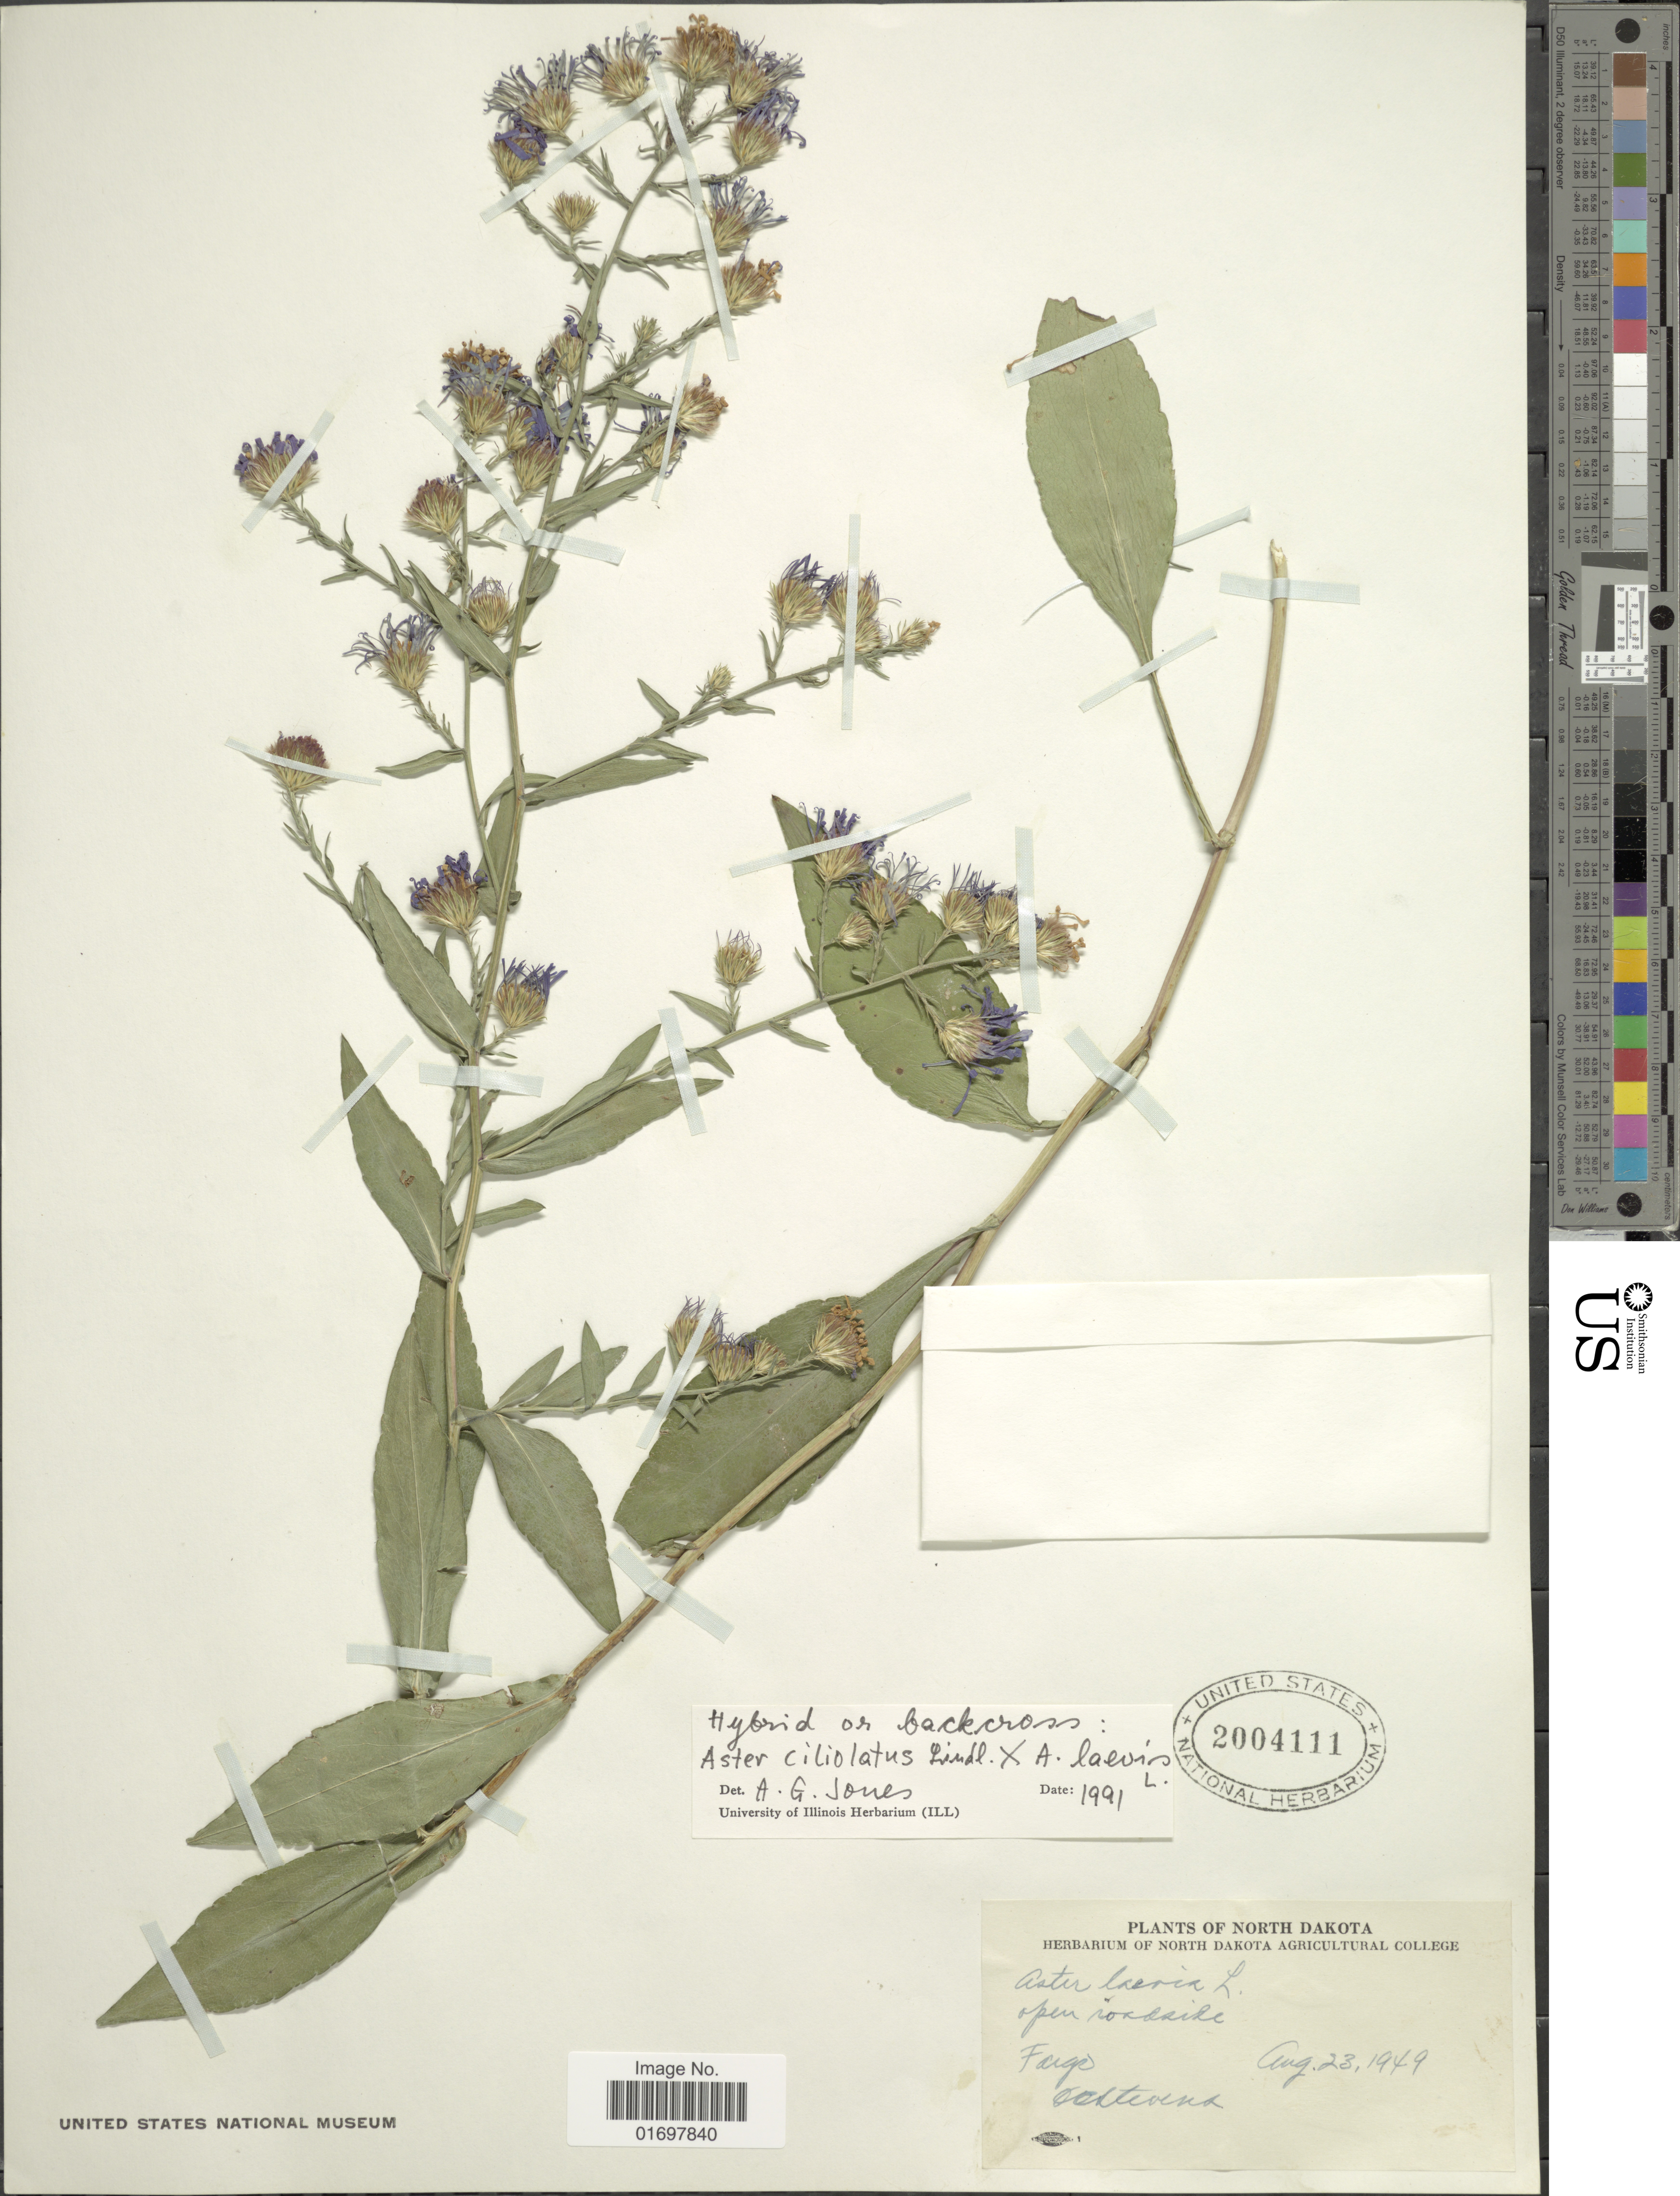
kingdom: Plantae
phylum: Tracheophyta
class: Magnoliopsida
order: Asterales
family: Asteraceae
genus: Symphyotrichum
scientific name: Symphyotrichum ciliolatum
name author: (Lindl.) Á. Löve & D. Löve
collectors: O. A. Stevens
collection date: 1949-08-23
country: United States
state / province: North Dakota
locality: North Dakota. Fargo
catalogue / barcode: US 2004111